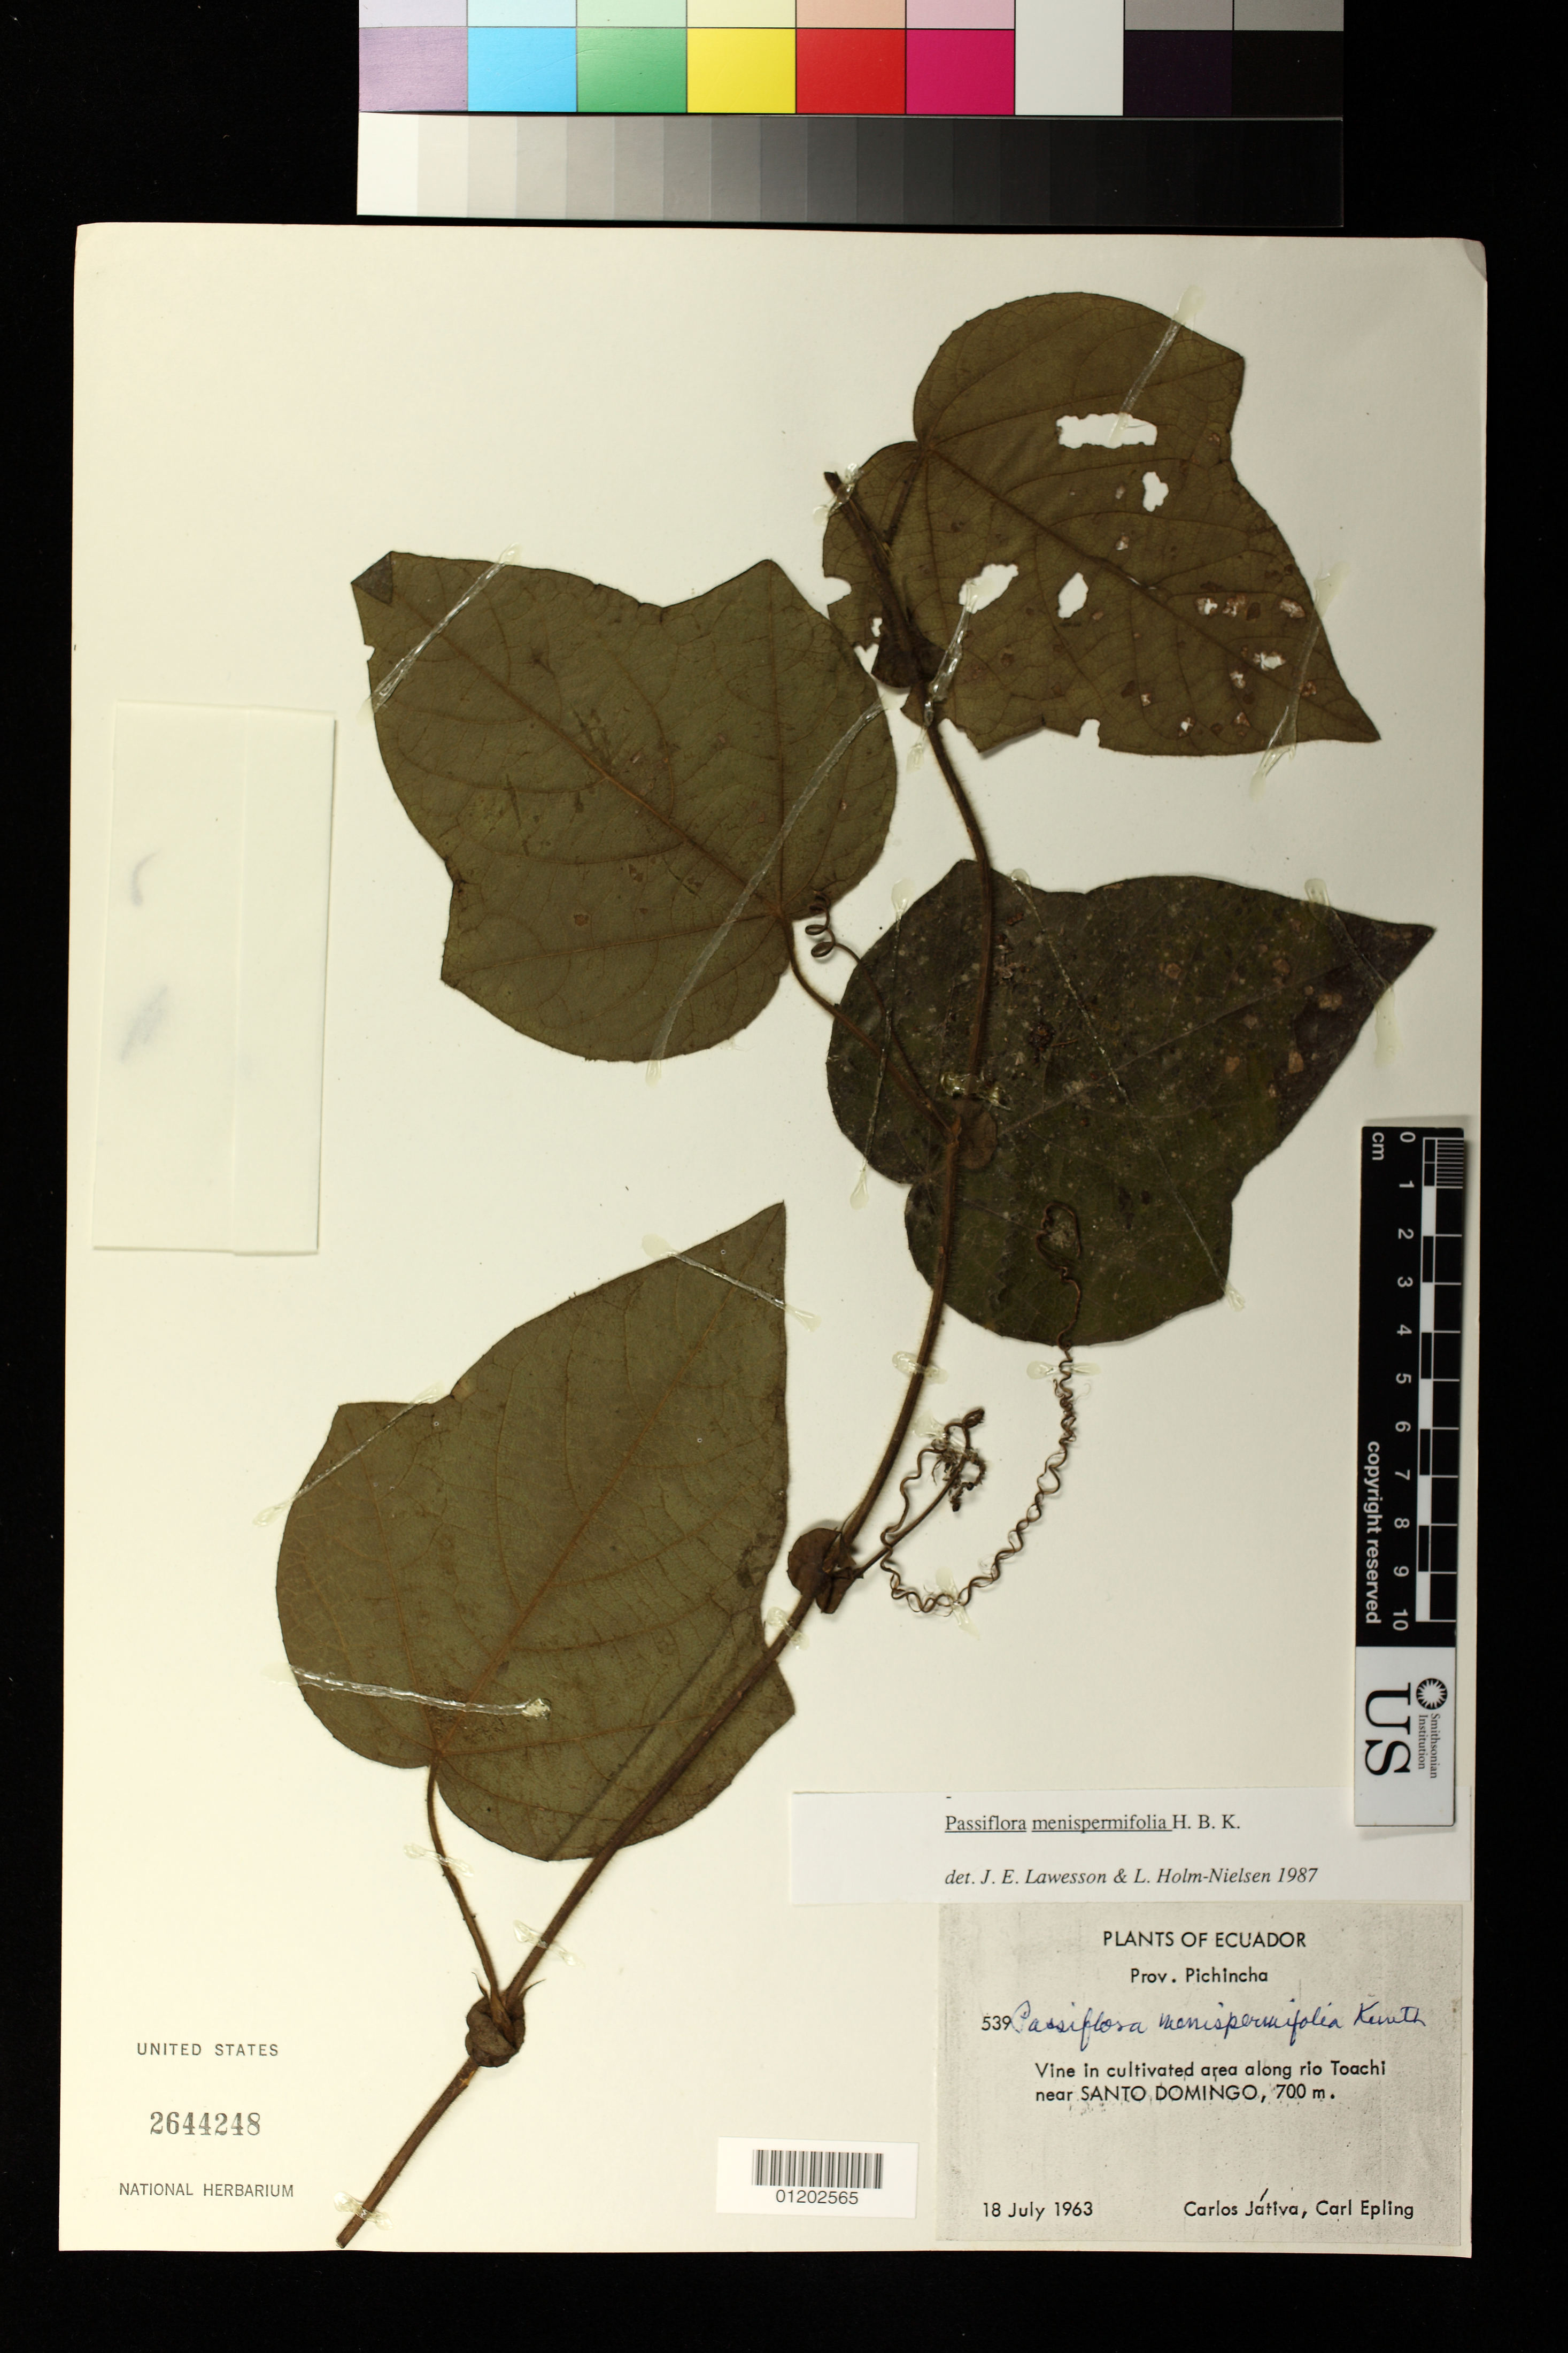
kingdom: Plantae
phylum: Tracheophyta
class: Magnoliopsida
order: Malpighiales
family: Passifloraceae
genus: Passiflora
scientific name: Passiflora menispermifolia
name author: Kunth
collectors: C. D. Játiva & C. C. Epling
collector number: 539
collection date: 1963-07-18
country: Ecuador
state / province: Pichincha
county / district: Santo Domingo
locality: Vine in cultivated area along rio Toachi near Santo Domingo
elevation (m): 700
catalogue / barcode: US 2644248